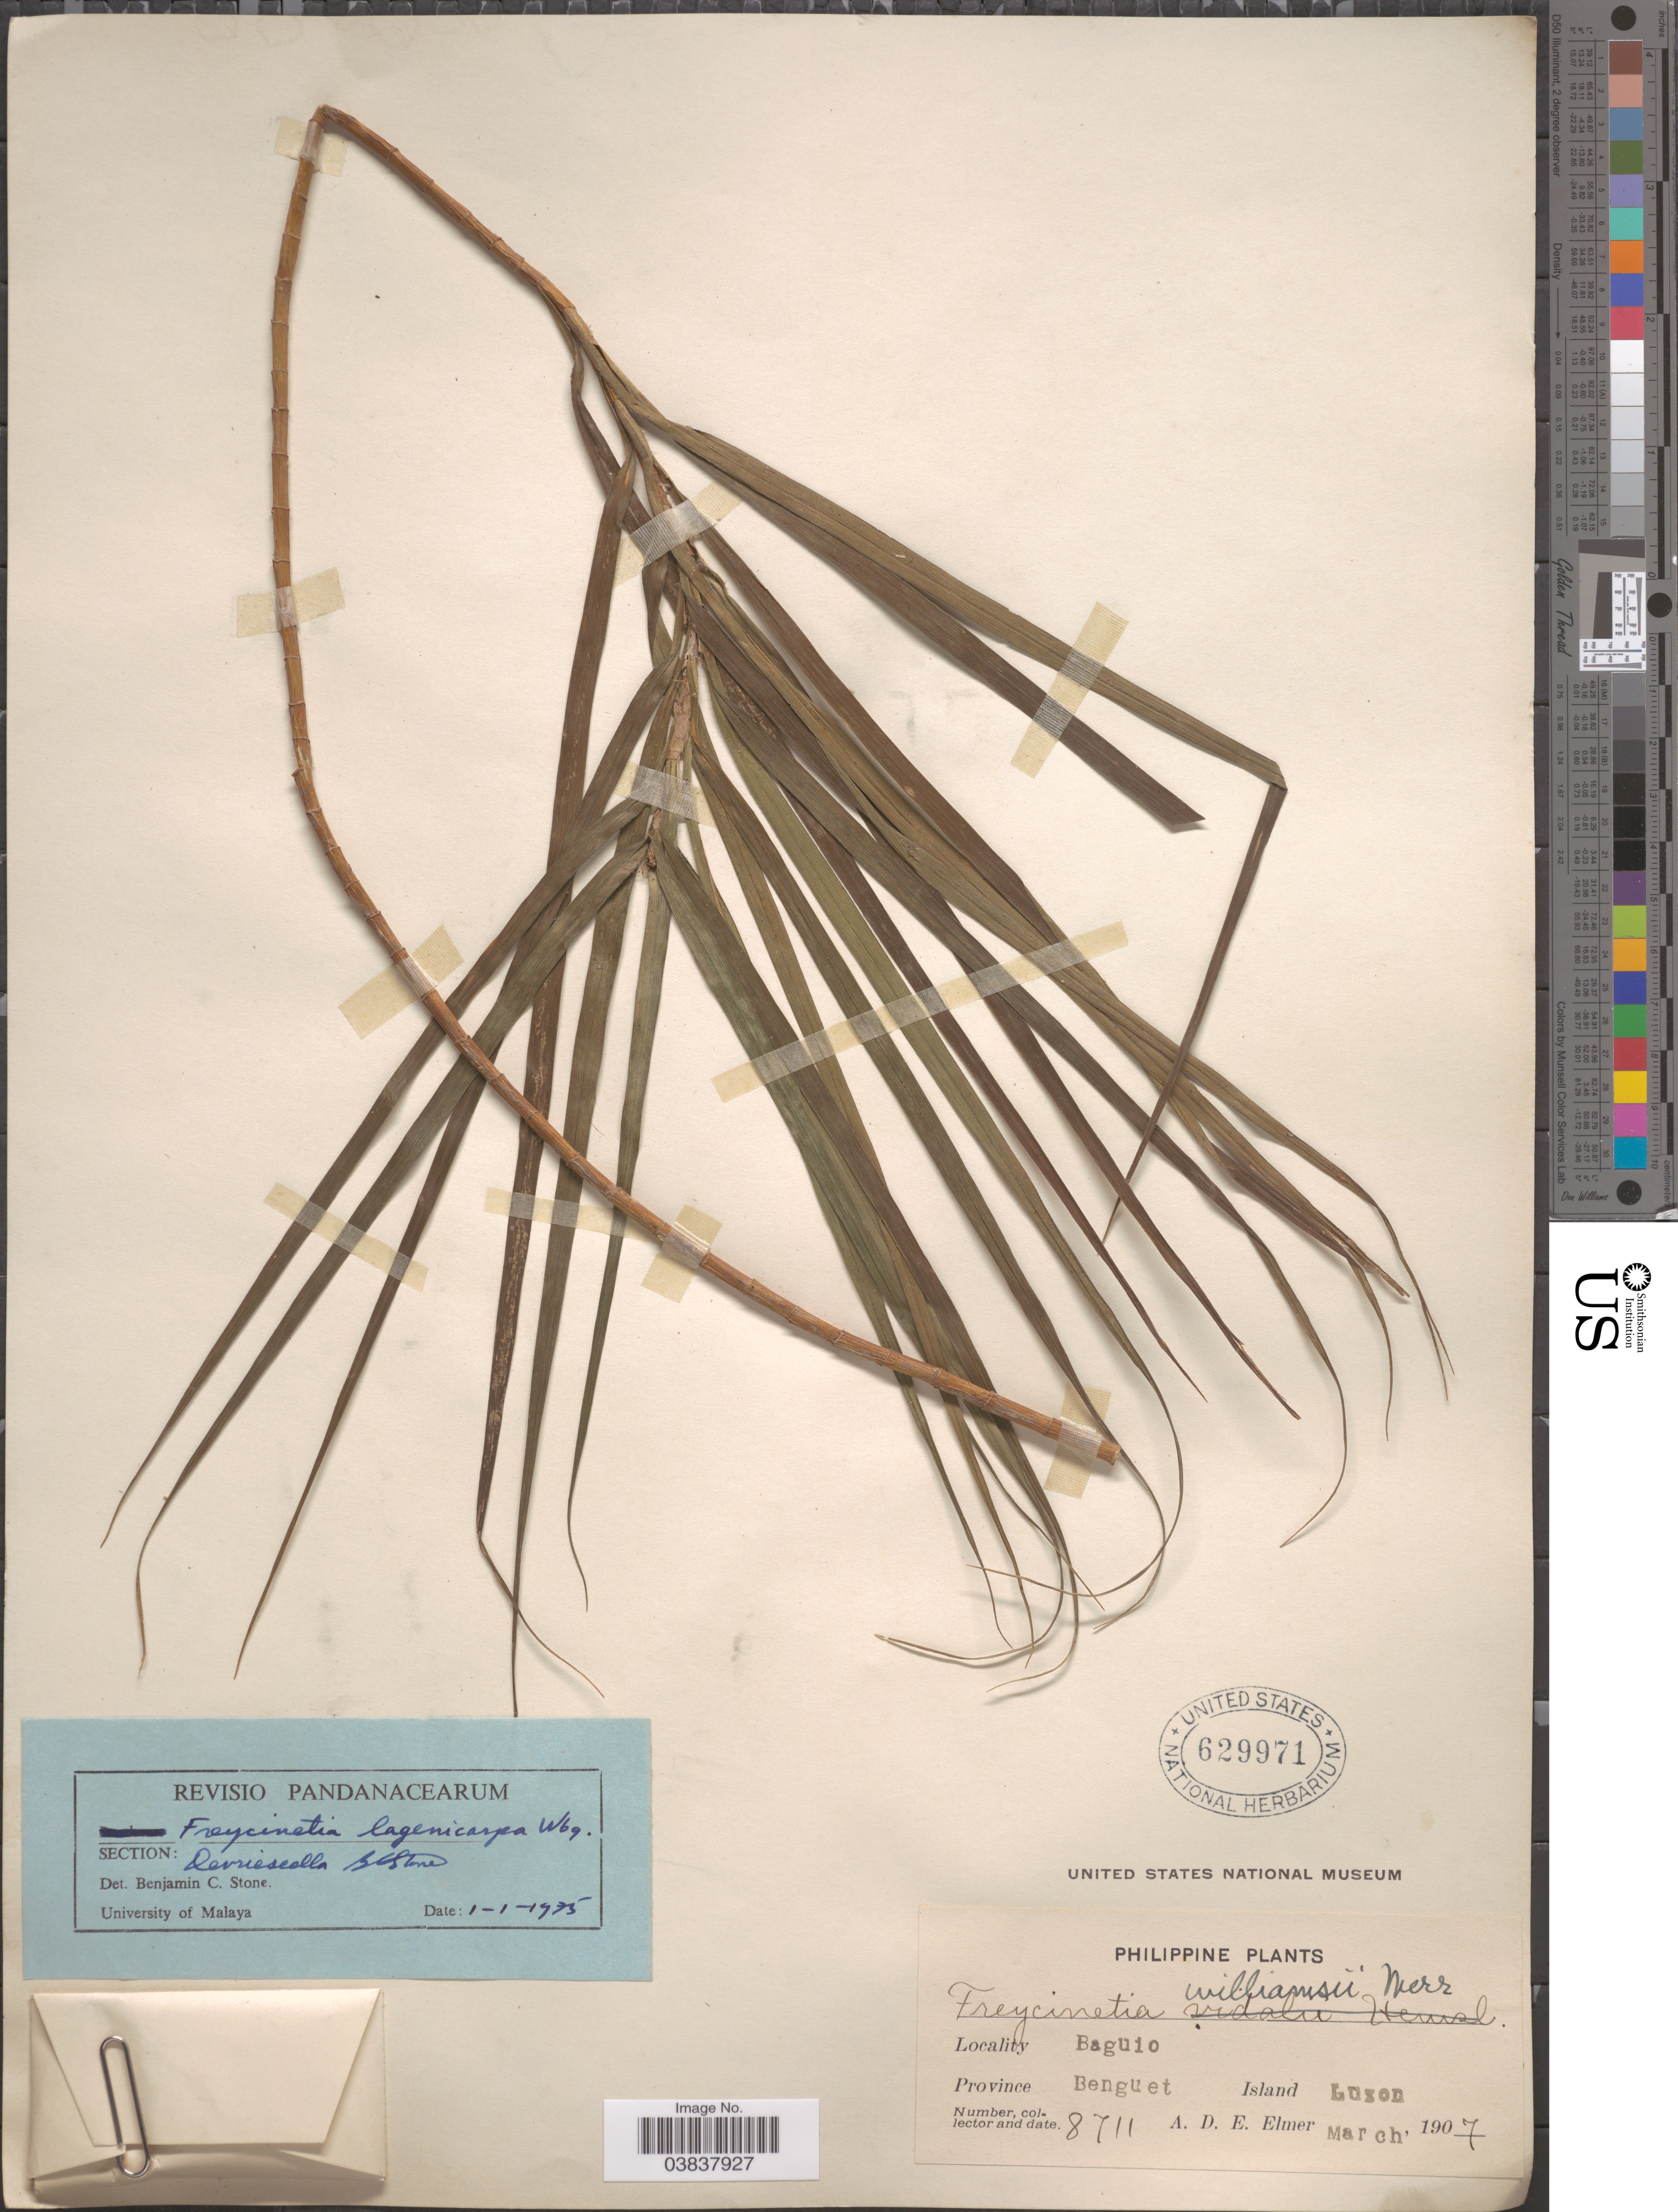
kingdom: Plantae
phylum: Tracheophyta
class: Liliopsida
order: Pandanales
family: Pandanaceae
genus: Freycinetia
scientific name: Freycinetia lagenicarpa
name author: Warb.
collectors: A. D. E. Elmer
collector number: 8711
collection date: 1907-03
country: Philippines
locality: Baguio, Province Benguet, Island Luzon.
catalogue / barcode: US 629971